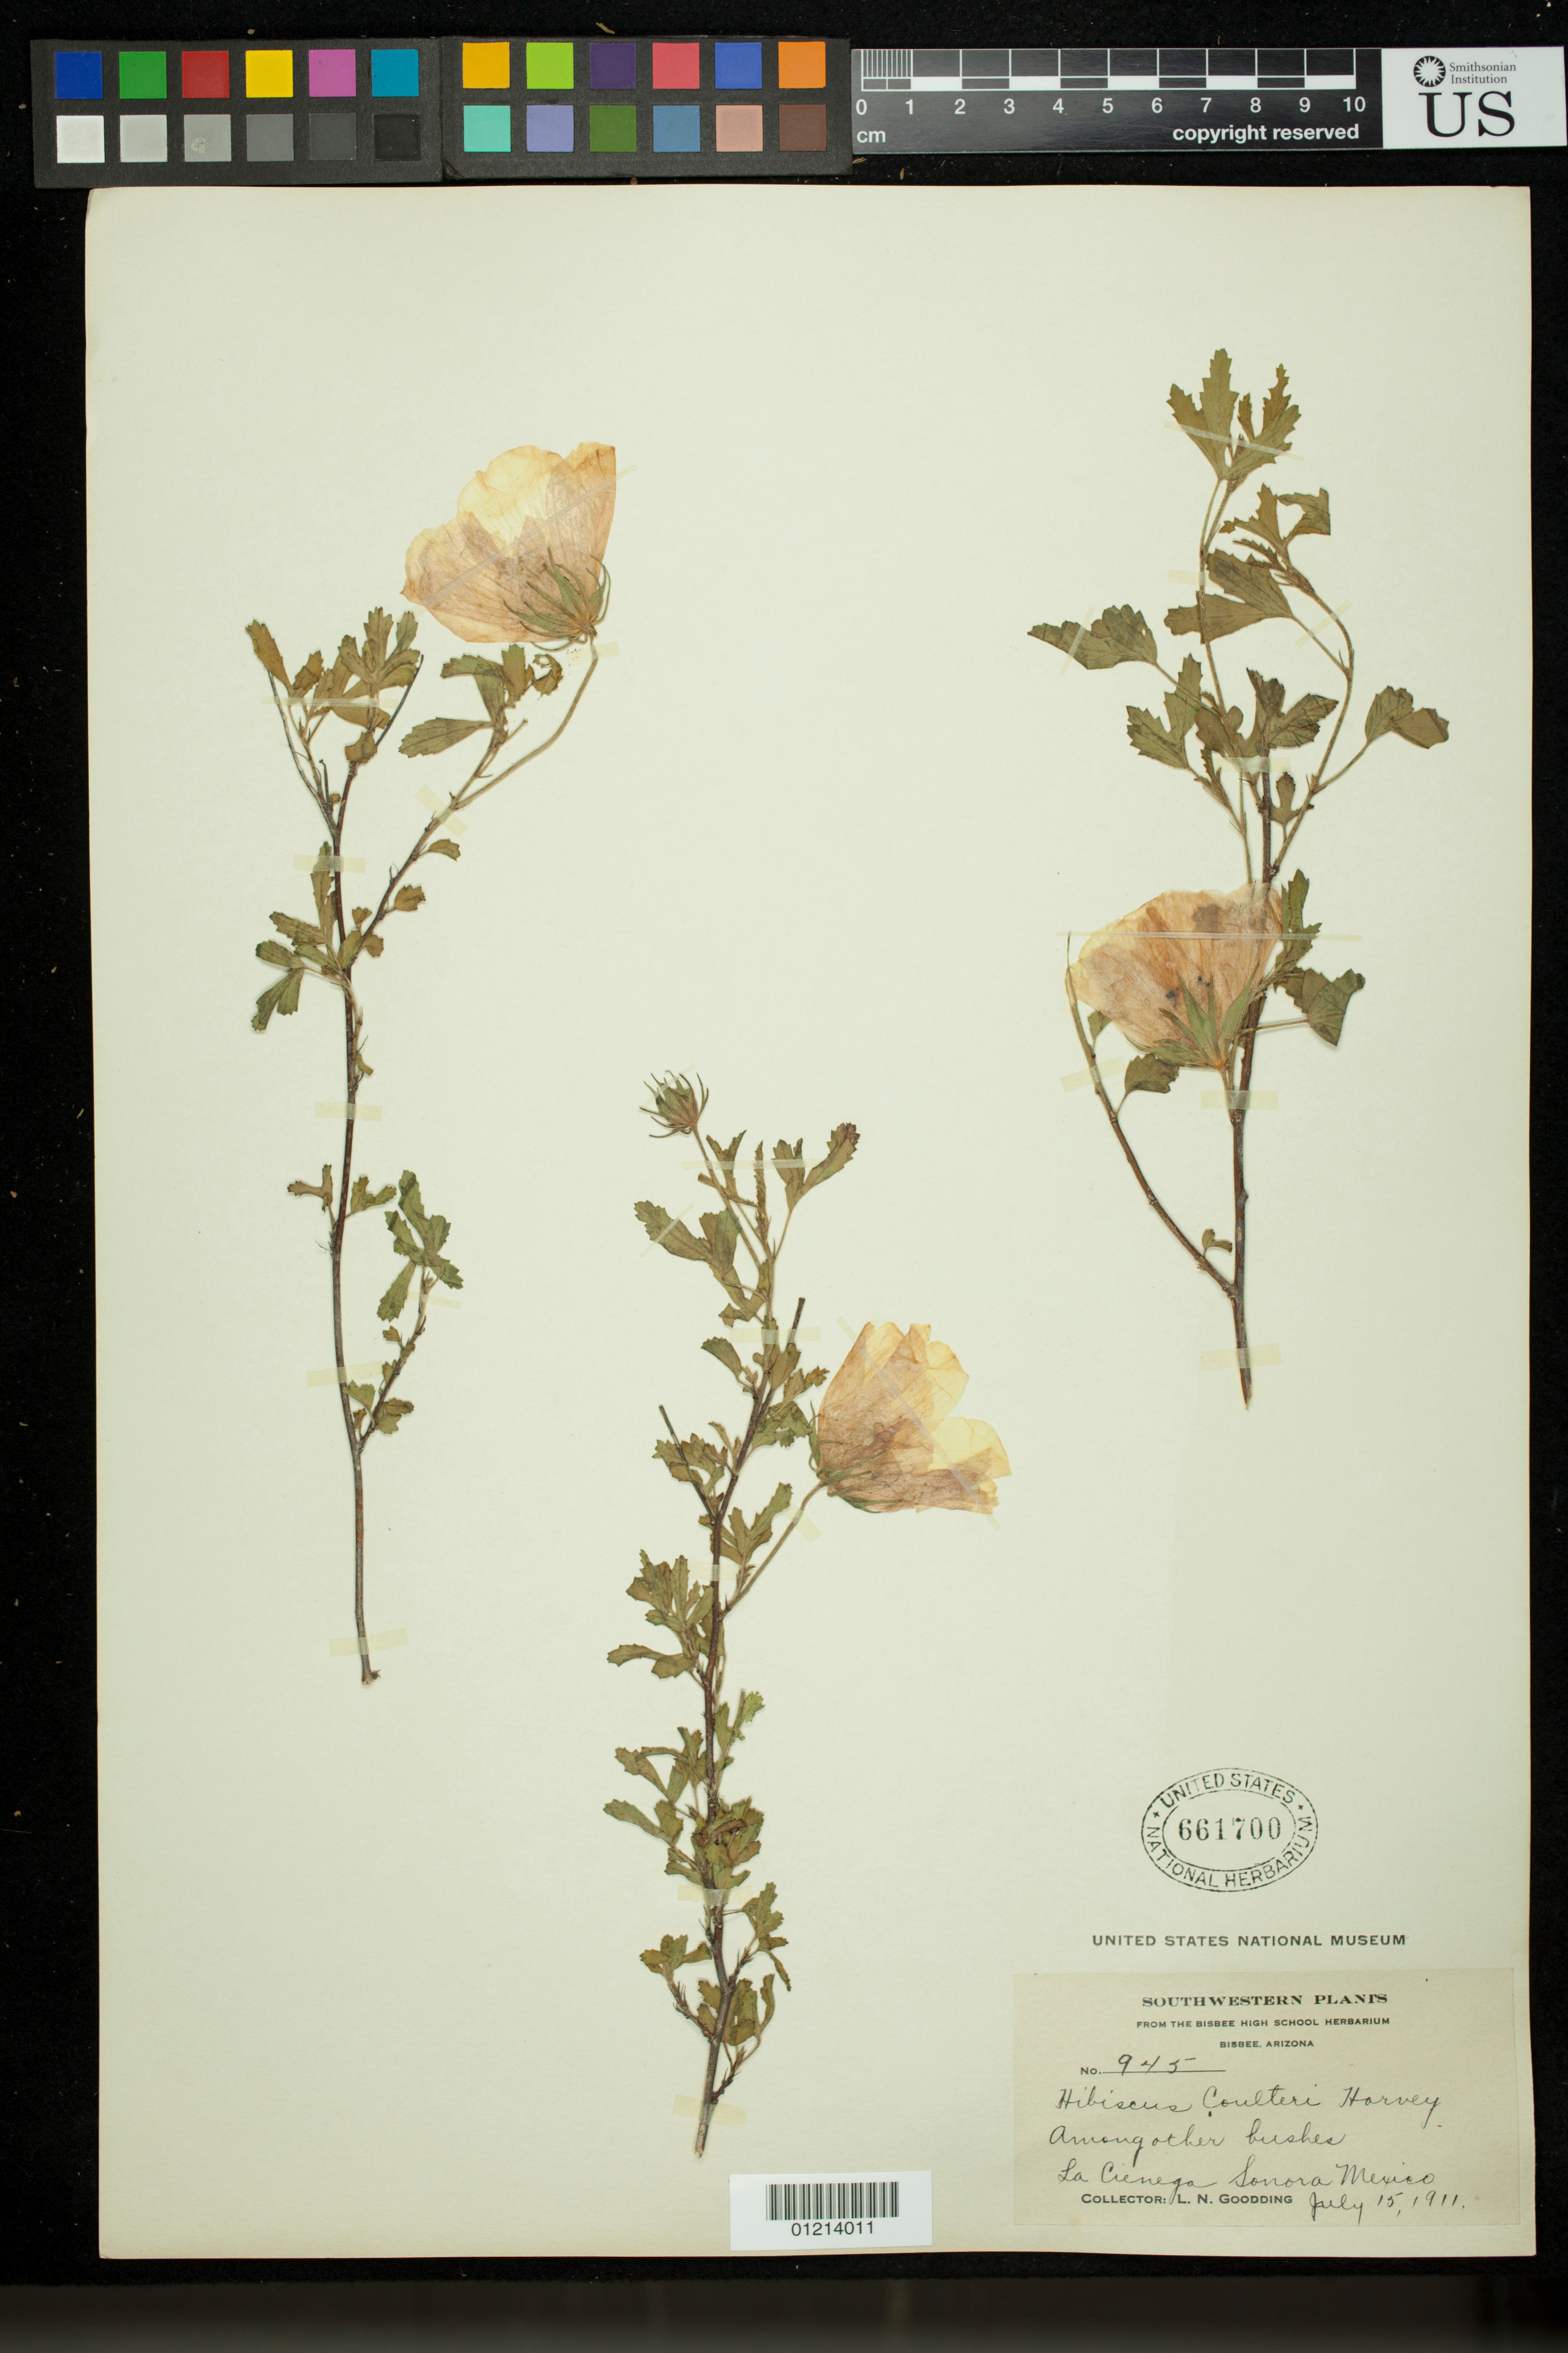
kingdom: Plantae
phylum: Tracheophyta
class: Magnoliopsida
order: Malvales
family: Malvaceae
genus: Hibiscus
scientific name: Hibiscus coulteri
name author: Harv. ex A. Gray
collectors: L. N. Goodding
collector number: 945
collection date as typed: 15 Jul 1911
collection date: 1911-07-15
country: Mexico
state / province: Sonora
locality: La Cienega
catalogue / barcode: US 661700